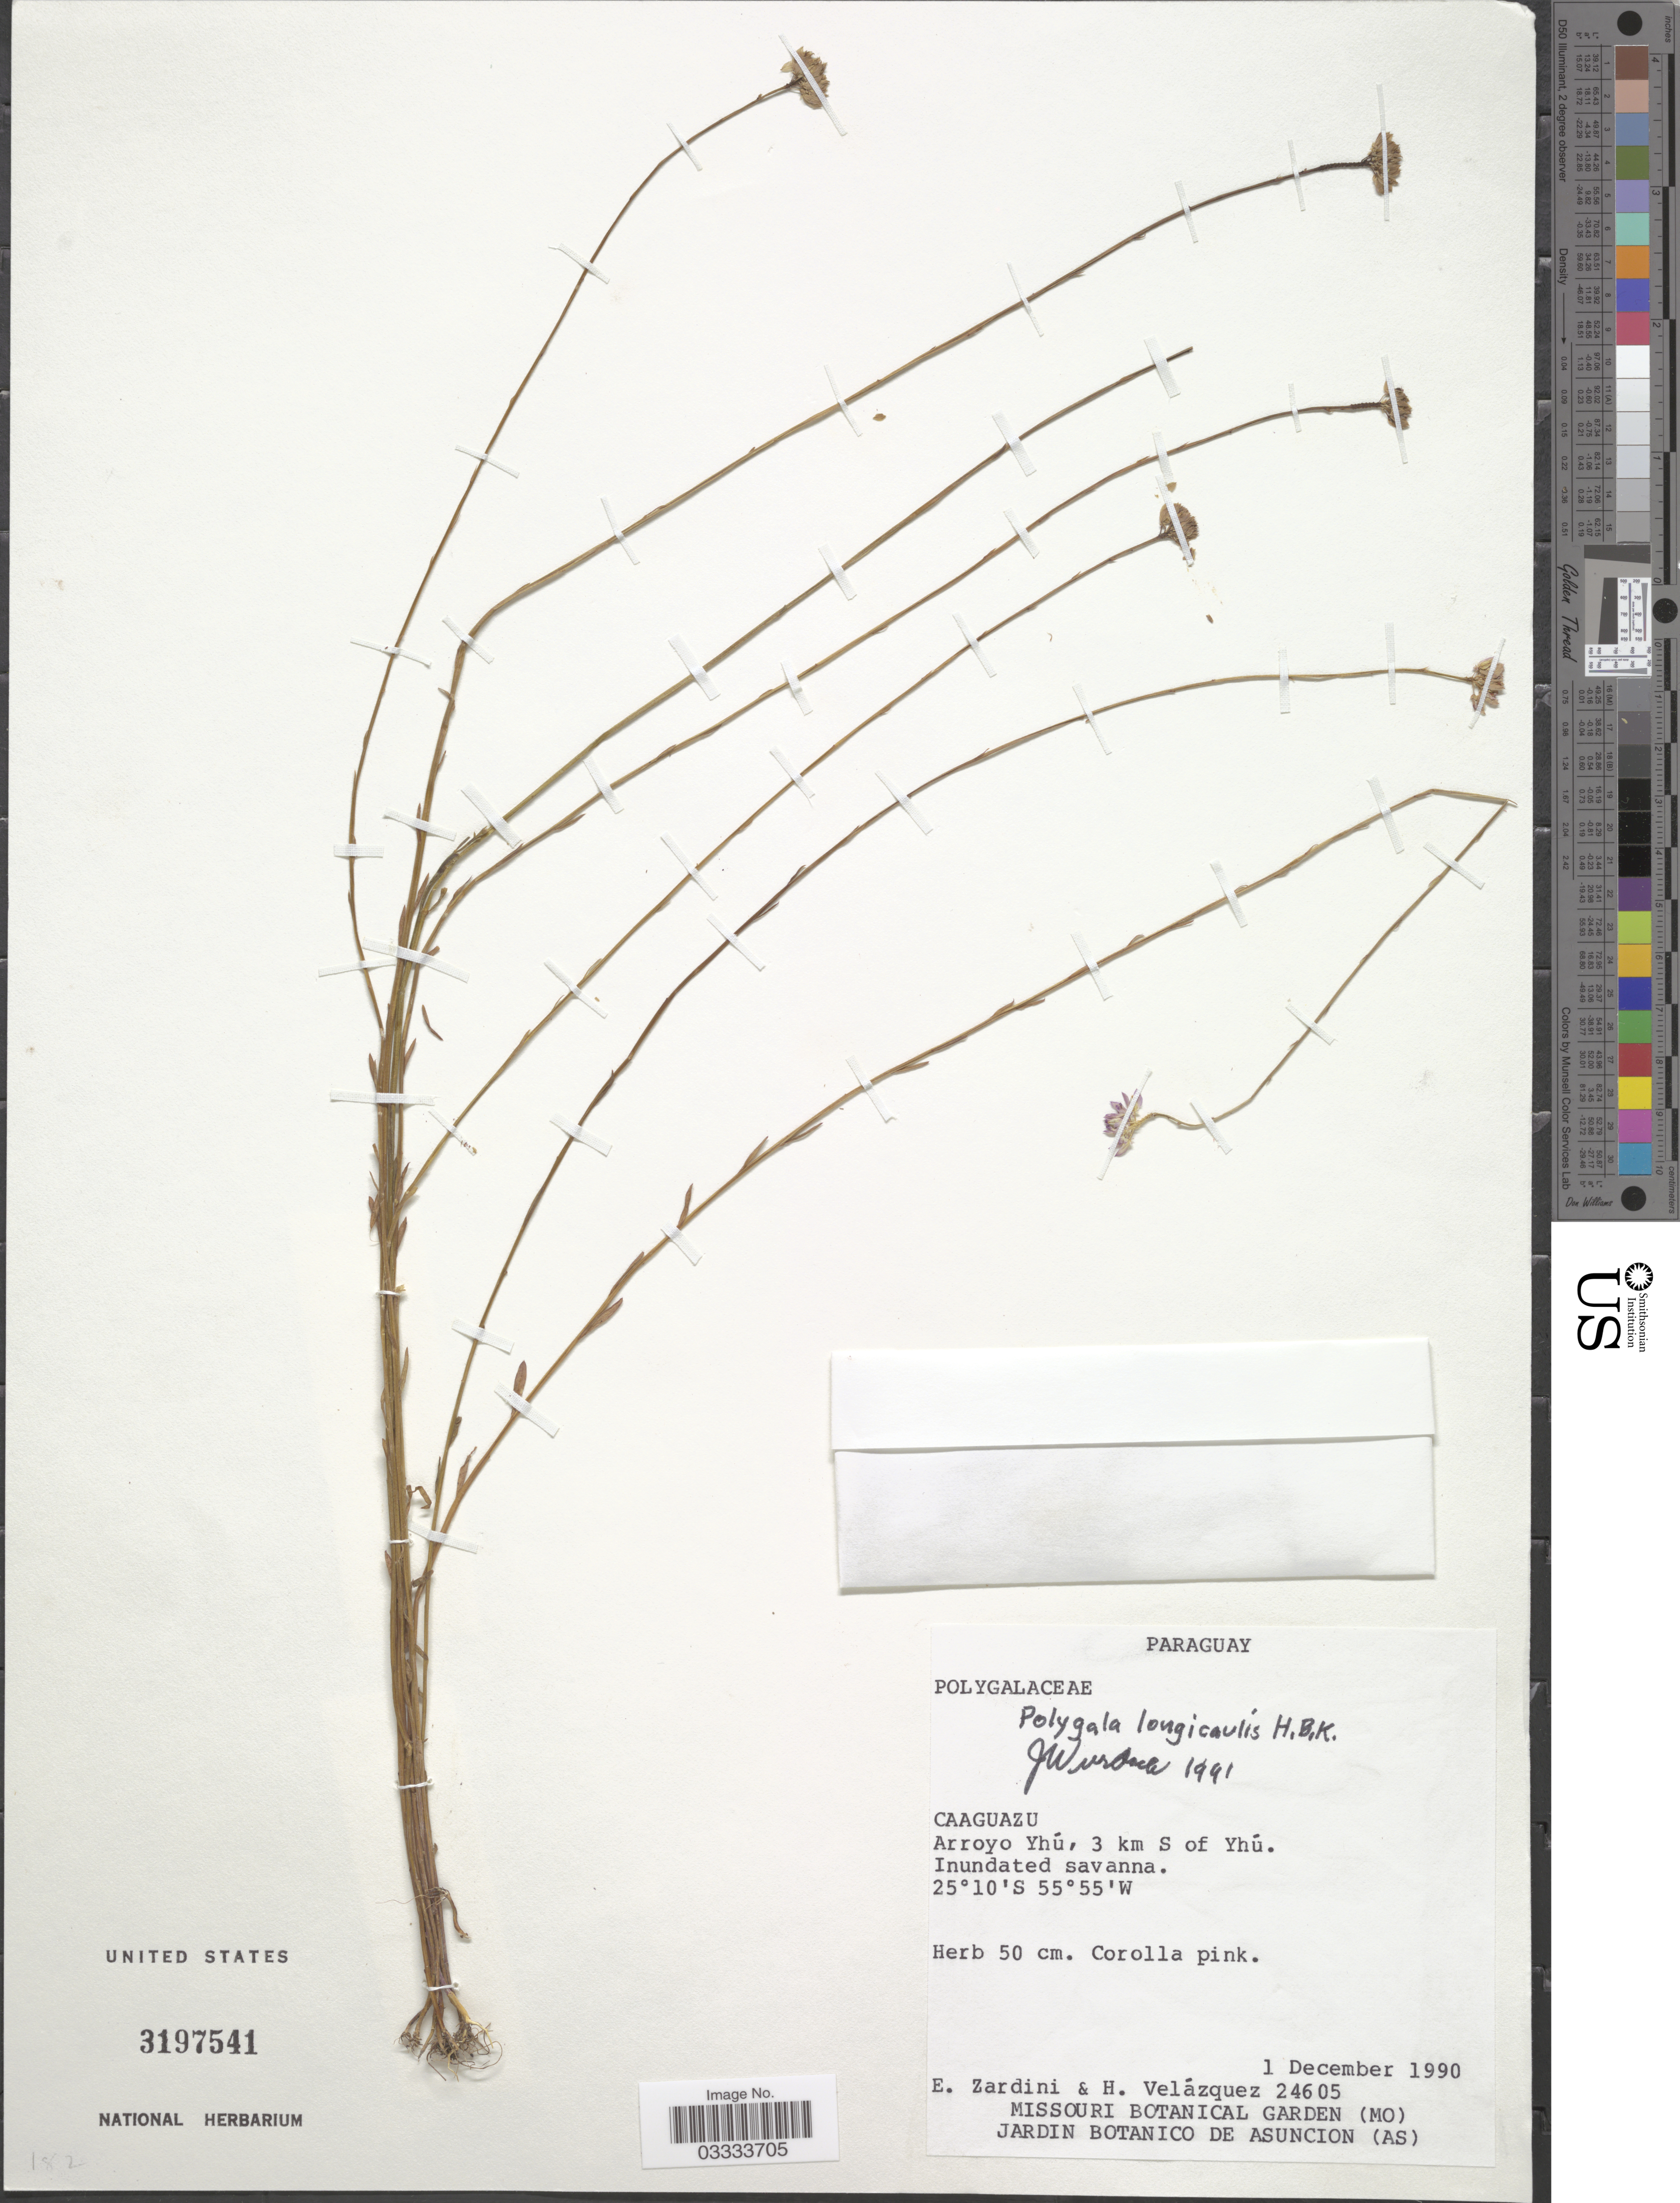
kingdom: Plantae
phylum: Tracheophyta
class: Magnoliopsida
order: Fabales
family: Polygalaceae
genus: Polygala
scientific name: Polygala longicaulis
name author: Kunth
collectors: E. Zardini & H. Velázquez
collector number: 24605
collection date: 1990-12-01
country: Paraguay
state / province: Caaguazu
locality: Arroyo Yhú, 3 km S of Yhú.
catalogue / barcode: US 3197541